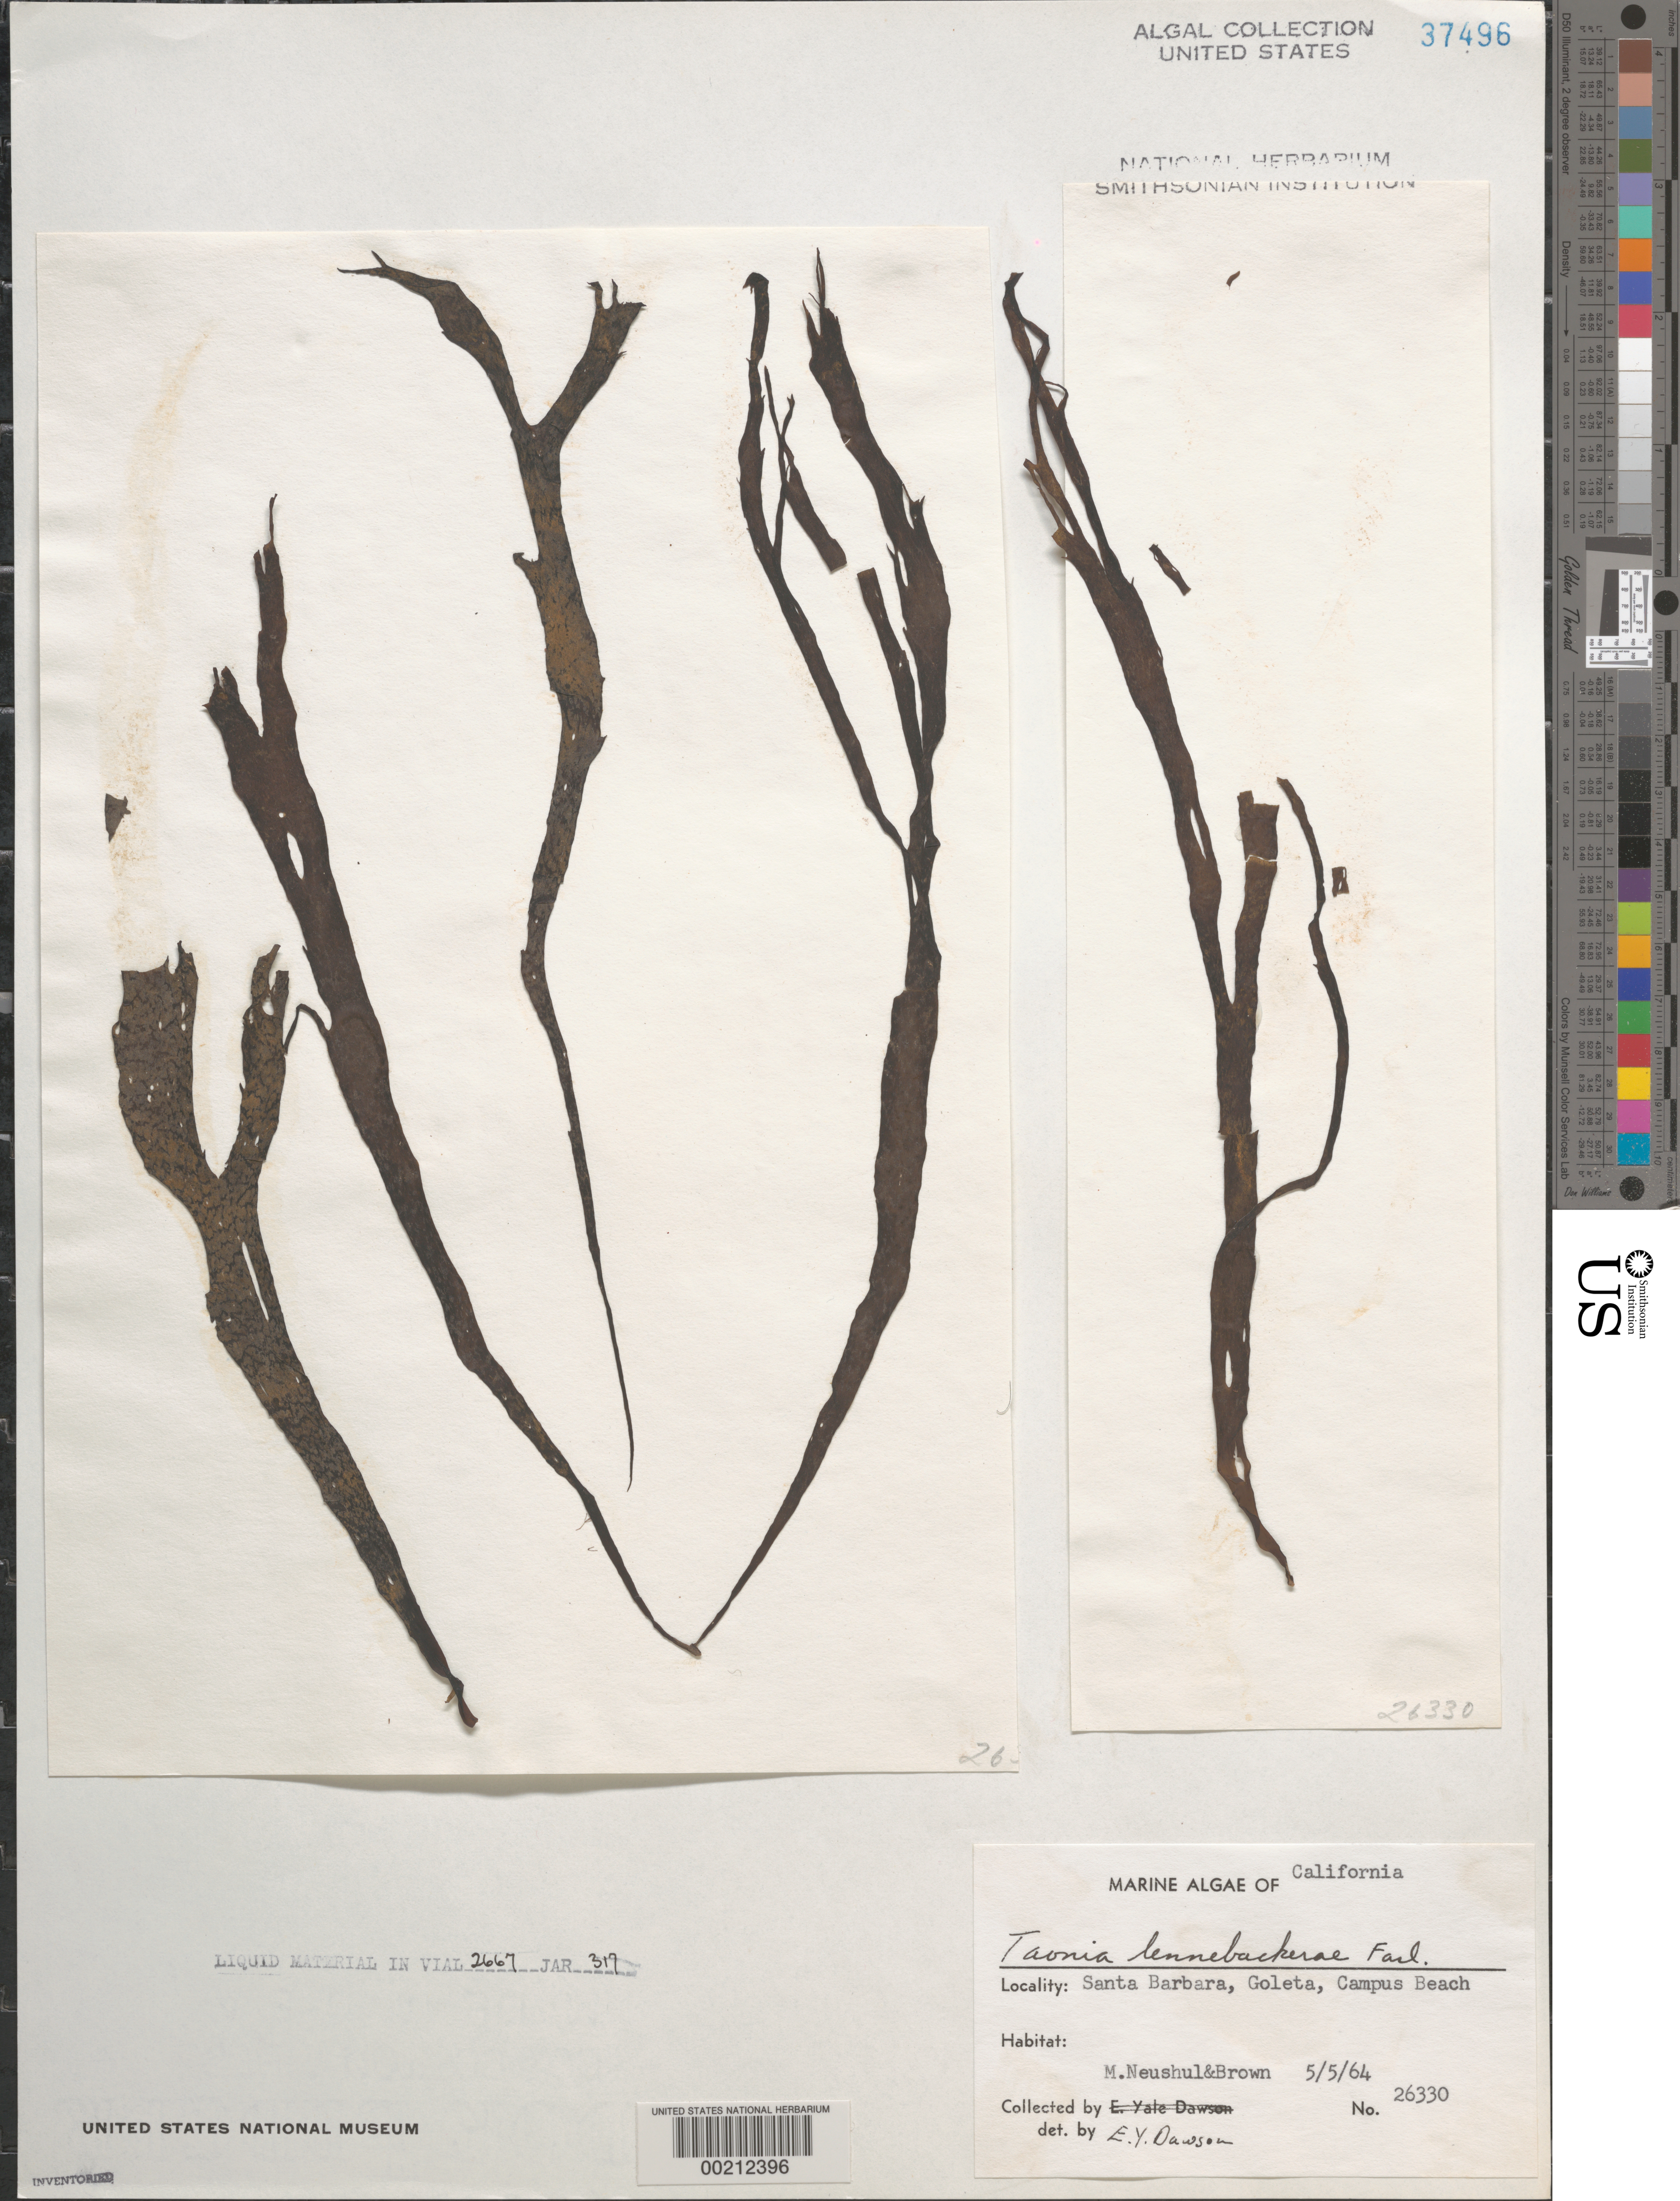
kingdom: Chromista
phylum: Ochrophyta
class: Phaeophyceae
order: Dictyotales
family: Dictyotaceae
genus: Taonia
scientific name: Taonia lennebackerae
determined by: Dawson, E. Y.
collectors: M. Neushul & D. Brown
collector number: EYD 26330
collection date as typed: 05 May 1964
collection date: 1964-05-05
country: United States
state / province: California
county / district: Santa Barbara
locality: Campus Beach, Goleta, Santa Barbara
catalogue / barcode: US 37496